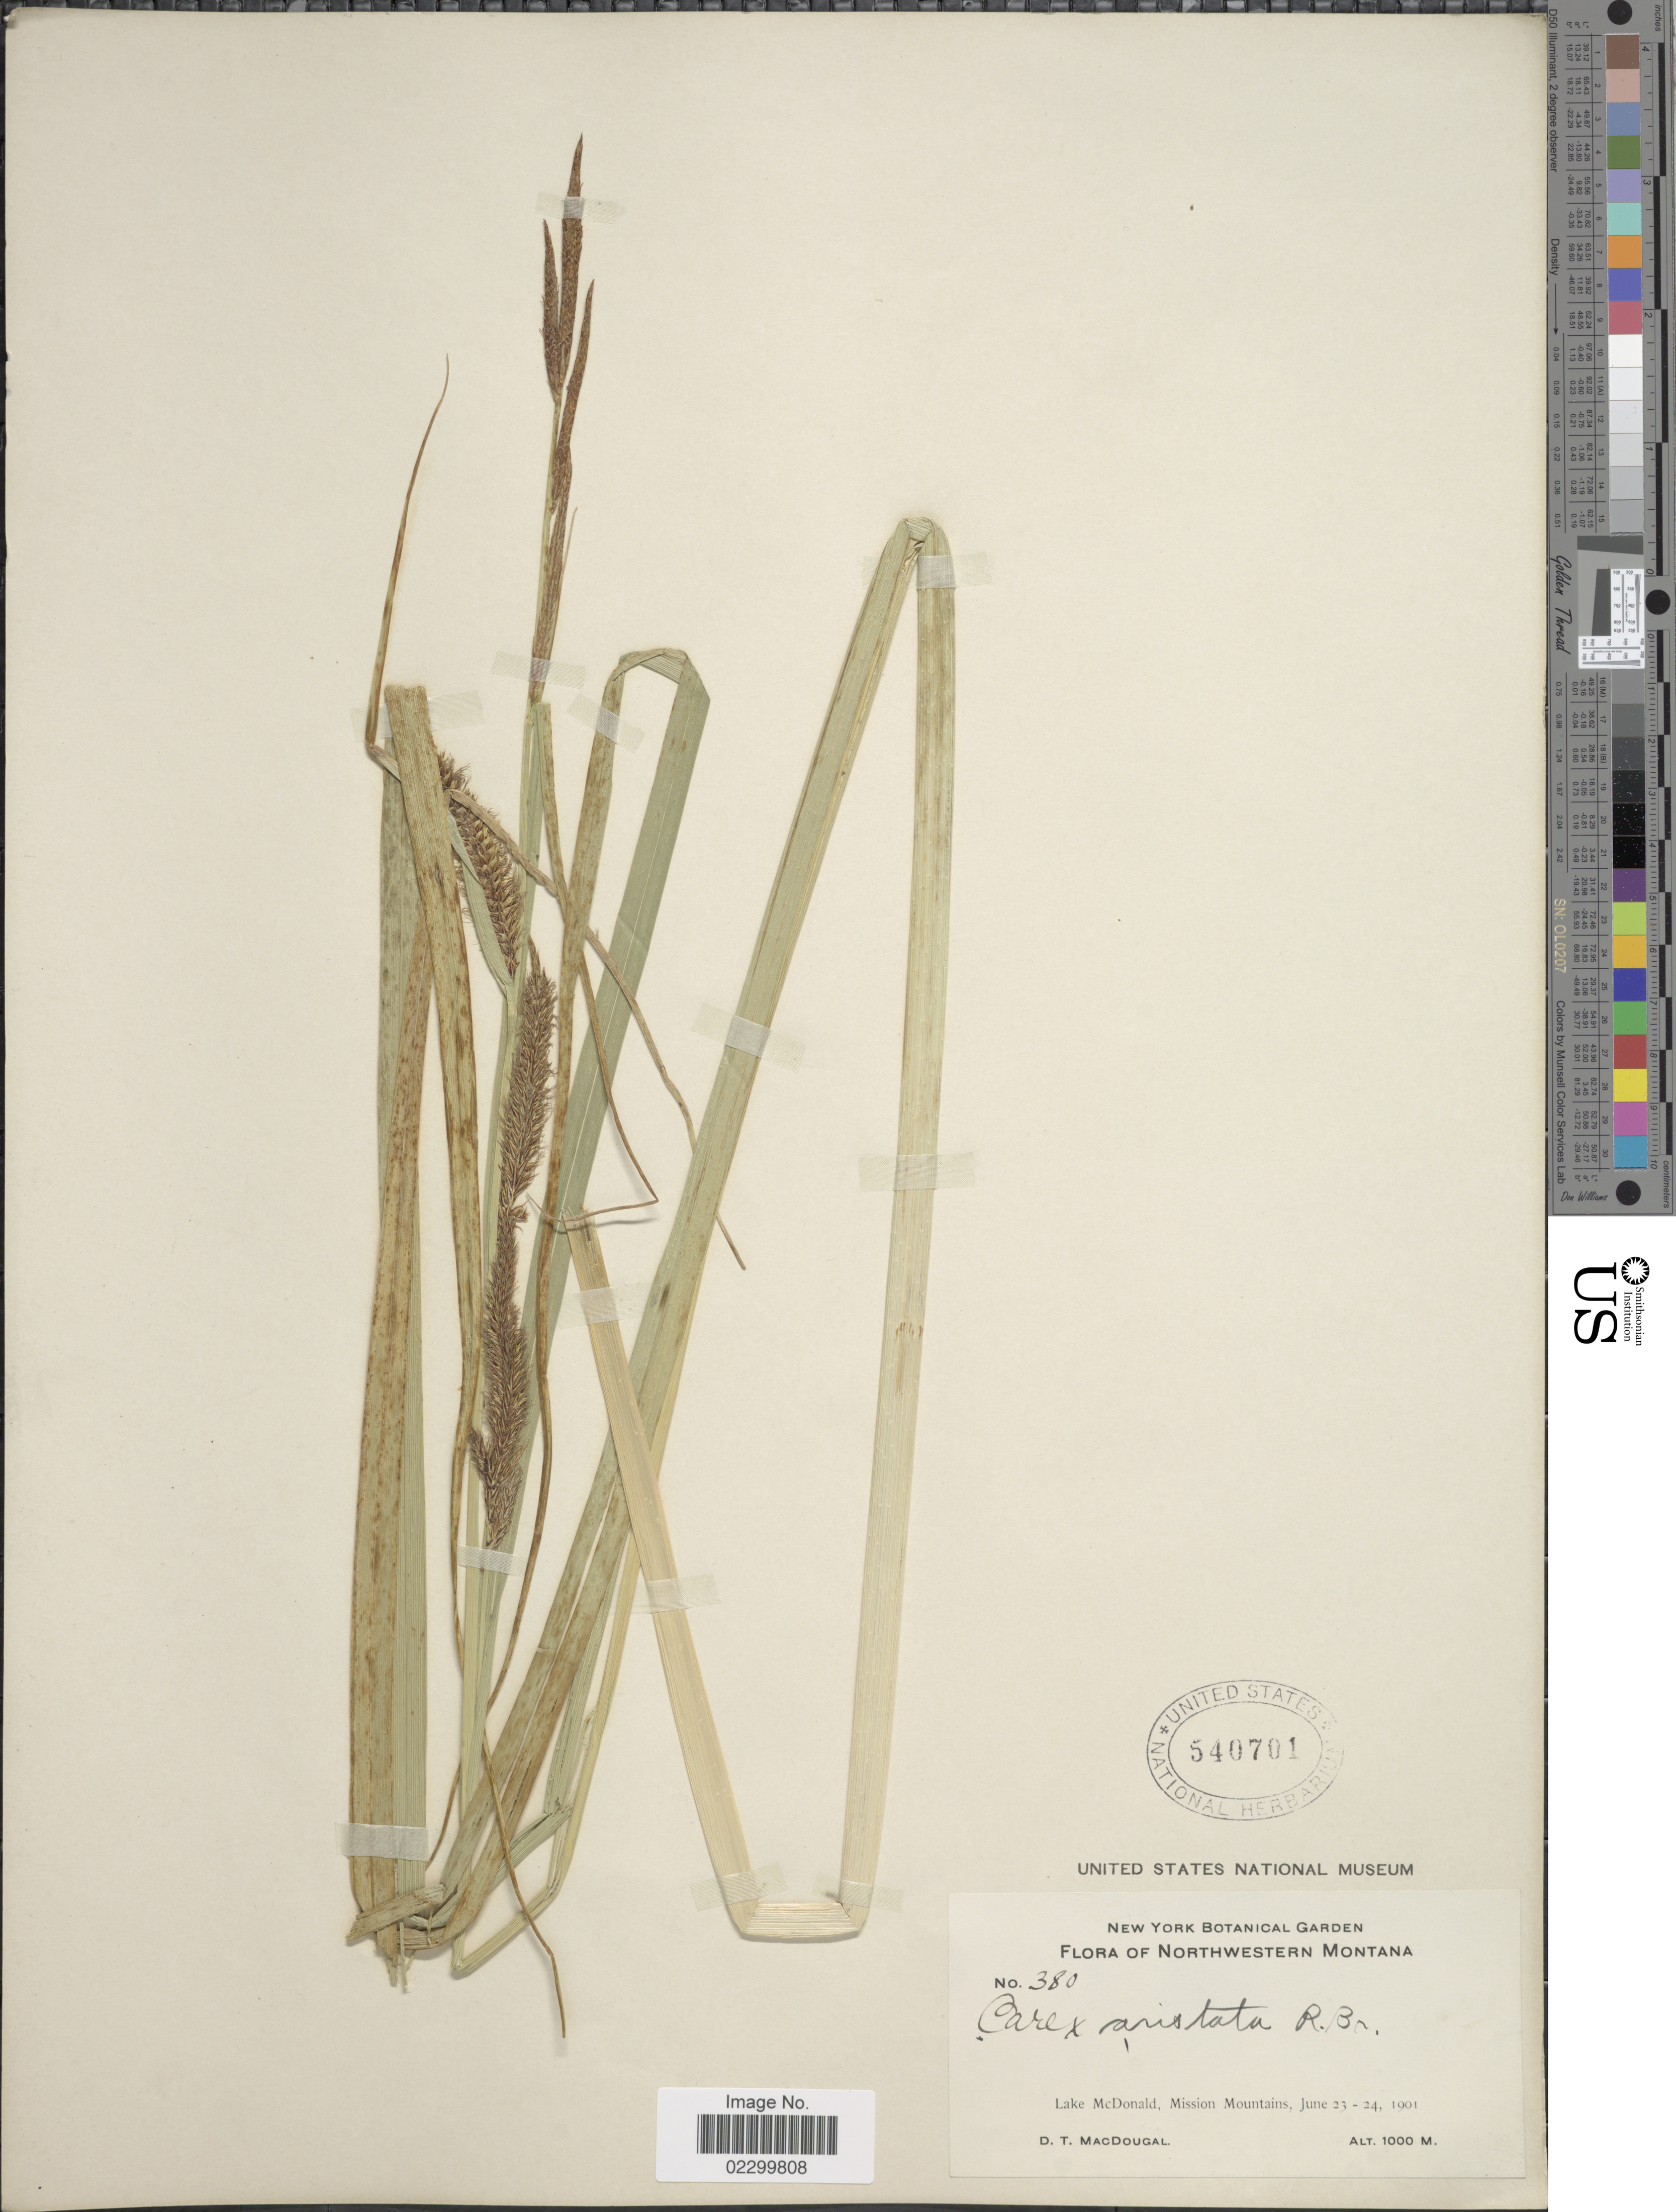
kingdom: Plantae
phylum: Tracheophyta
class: Liliopsida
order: Poales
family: Cyperaceae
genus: Carex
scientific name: Carex atherodes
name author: Spreng.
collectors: D. T. MacDougal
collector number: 380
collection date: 1901-06-23/1901-06-24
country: United States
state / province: Montana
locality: Northwestern Montana, Lake McDonald, Mission Mountains.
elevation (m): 1000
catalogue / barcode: US 540701